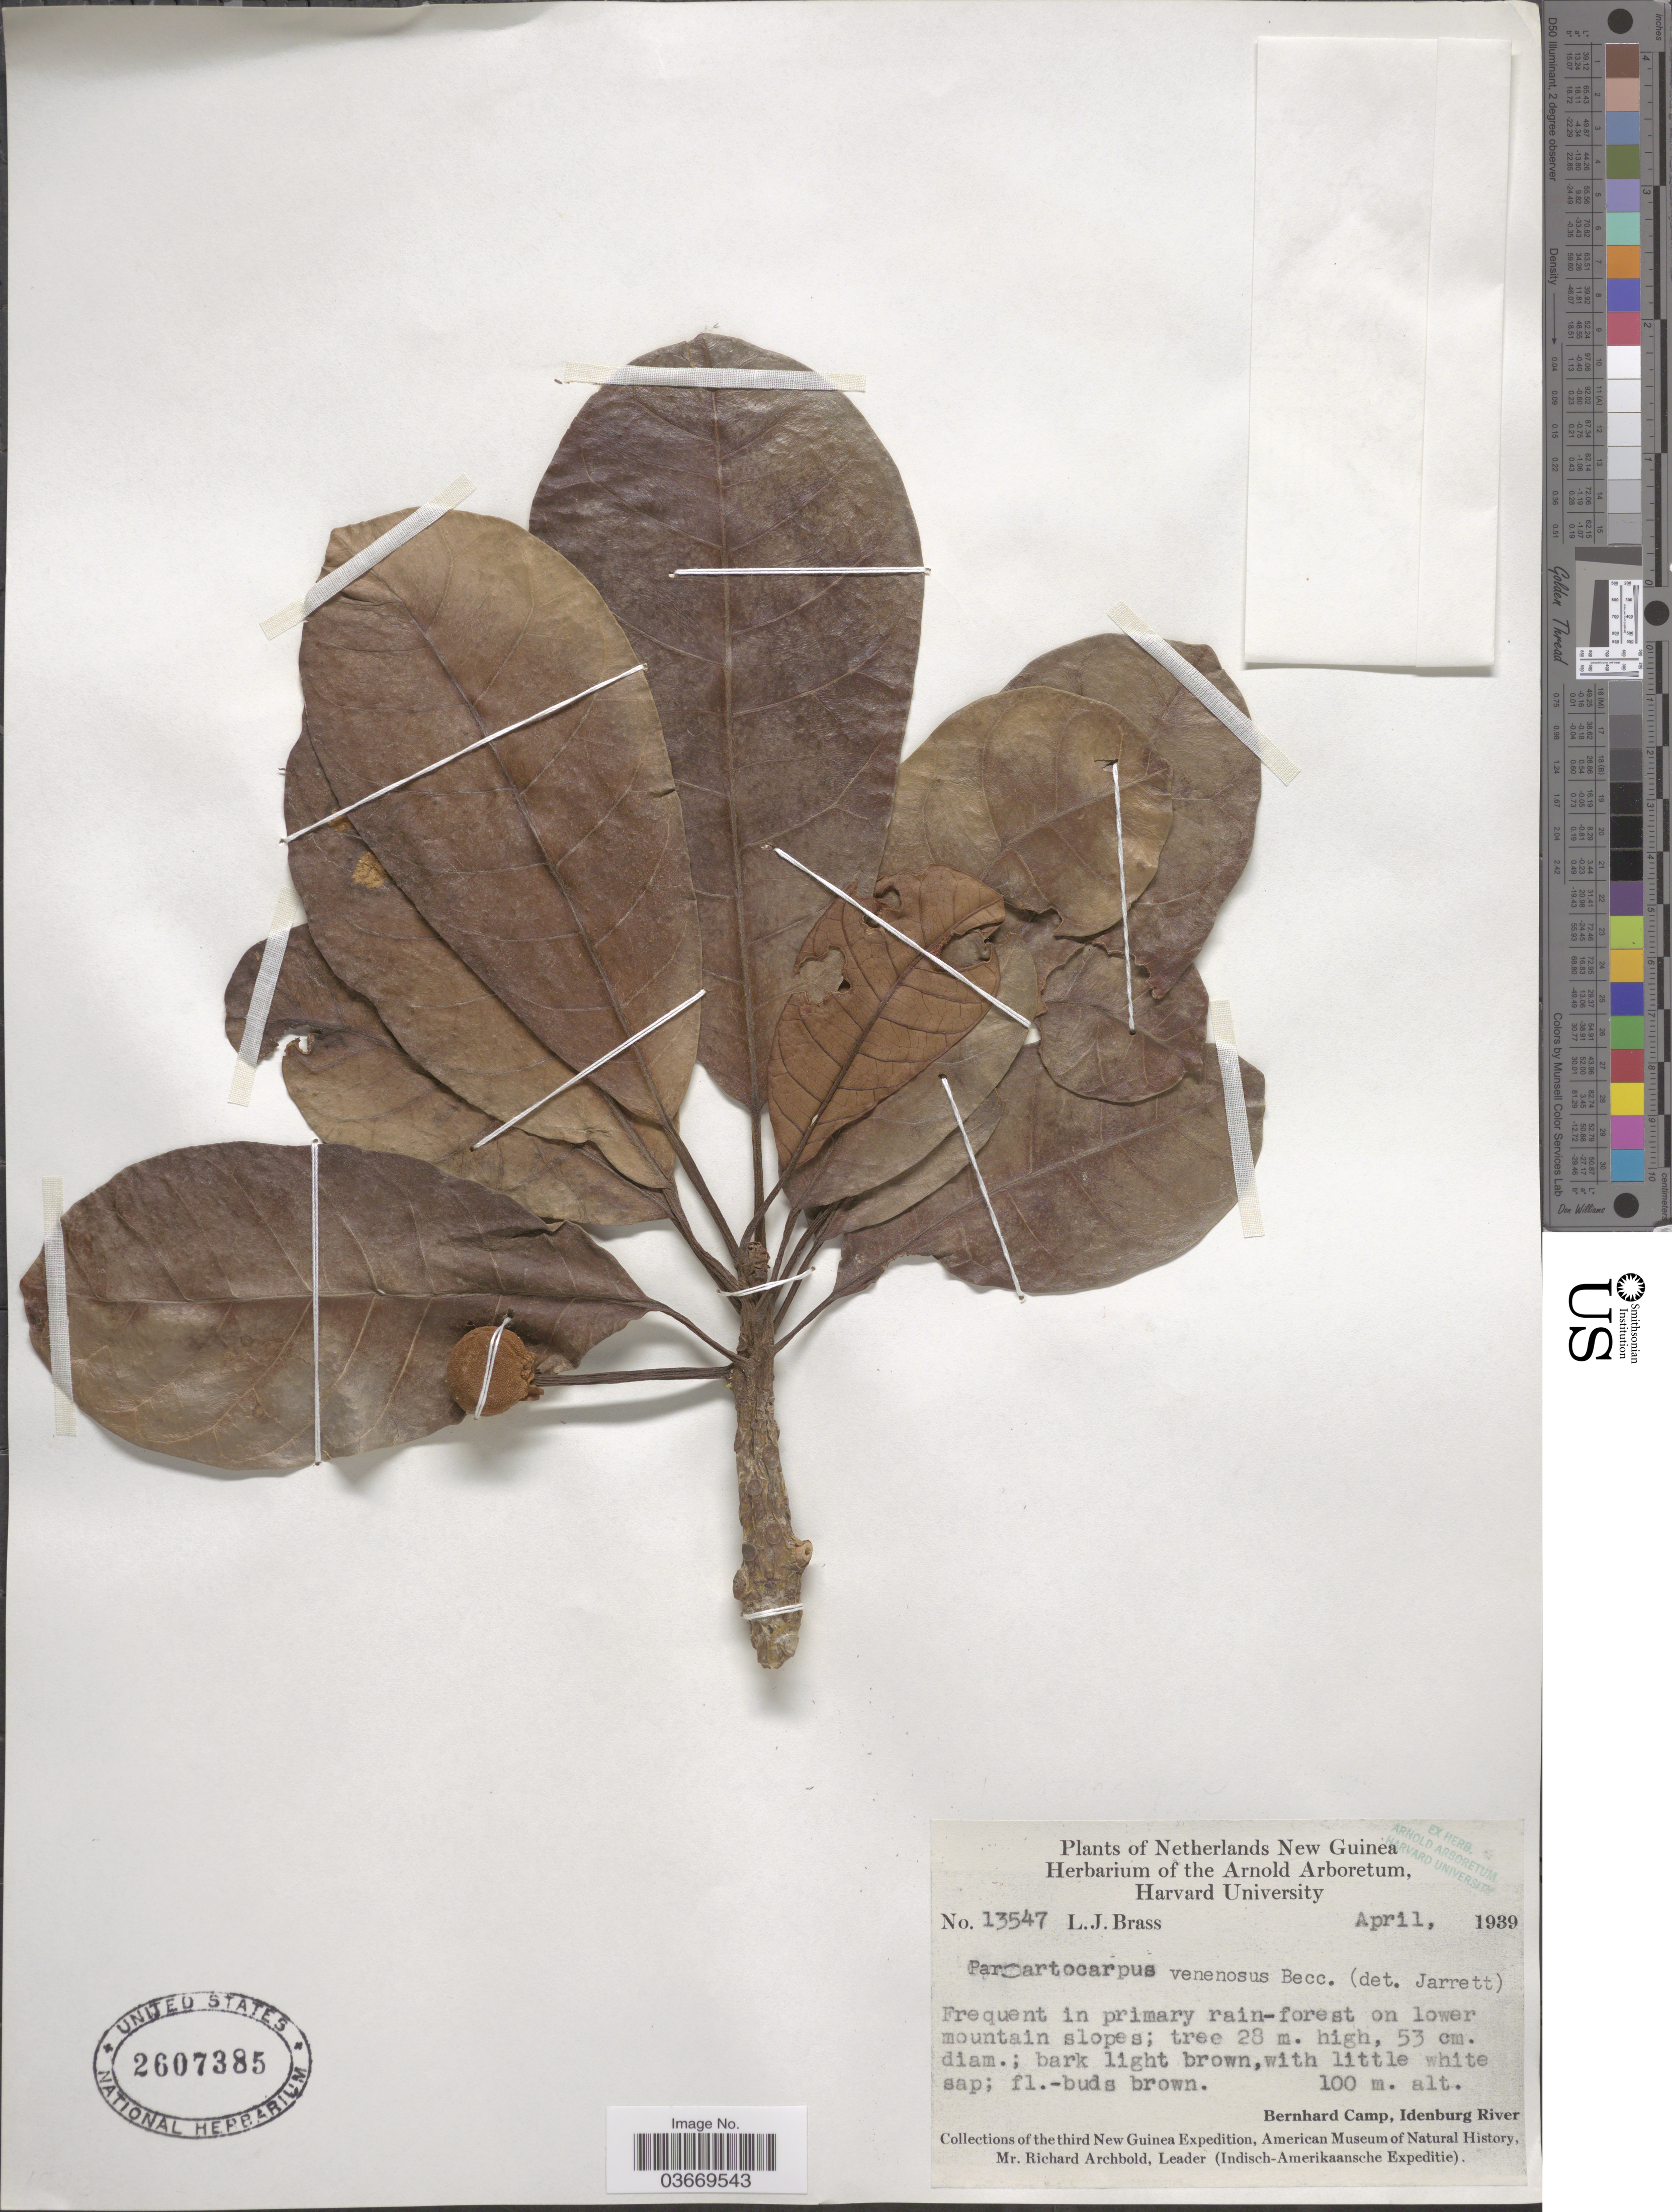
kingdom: Plantae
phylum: Tracheophyta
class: Magnoliopsida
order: Rosales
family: Moraceae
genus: Parartocarpus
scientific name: Parartocarpus venenosus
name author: (Zoll. & Moritzi) Becc.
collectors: L. J. Brass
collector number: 13547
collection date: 1939-04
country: Indonesia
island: New Guinea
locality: Netherlands New Guinea. Bernhard Camp, Idenburg River.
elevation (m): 100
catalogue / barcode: US 2607385